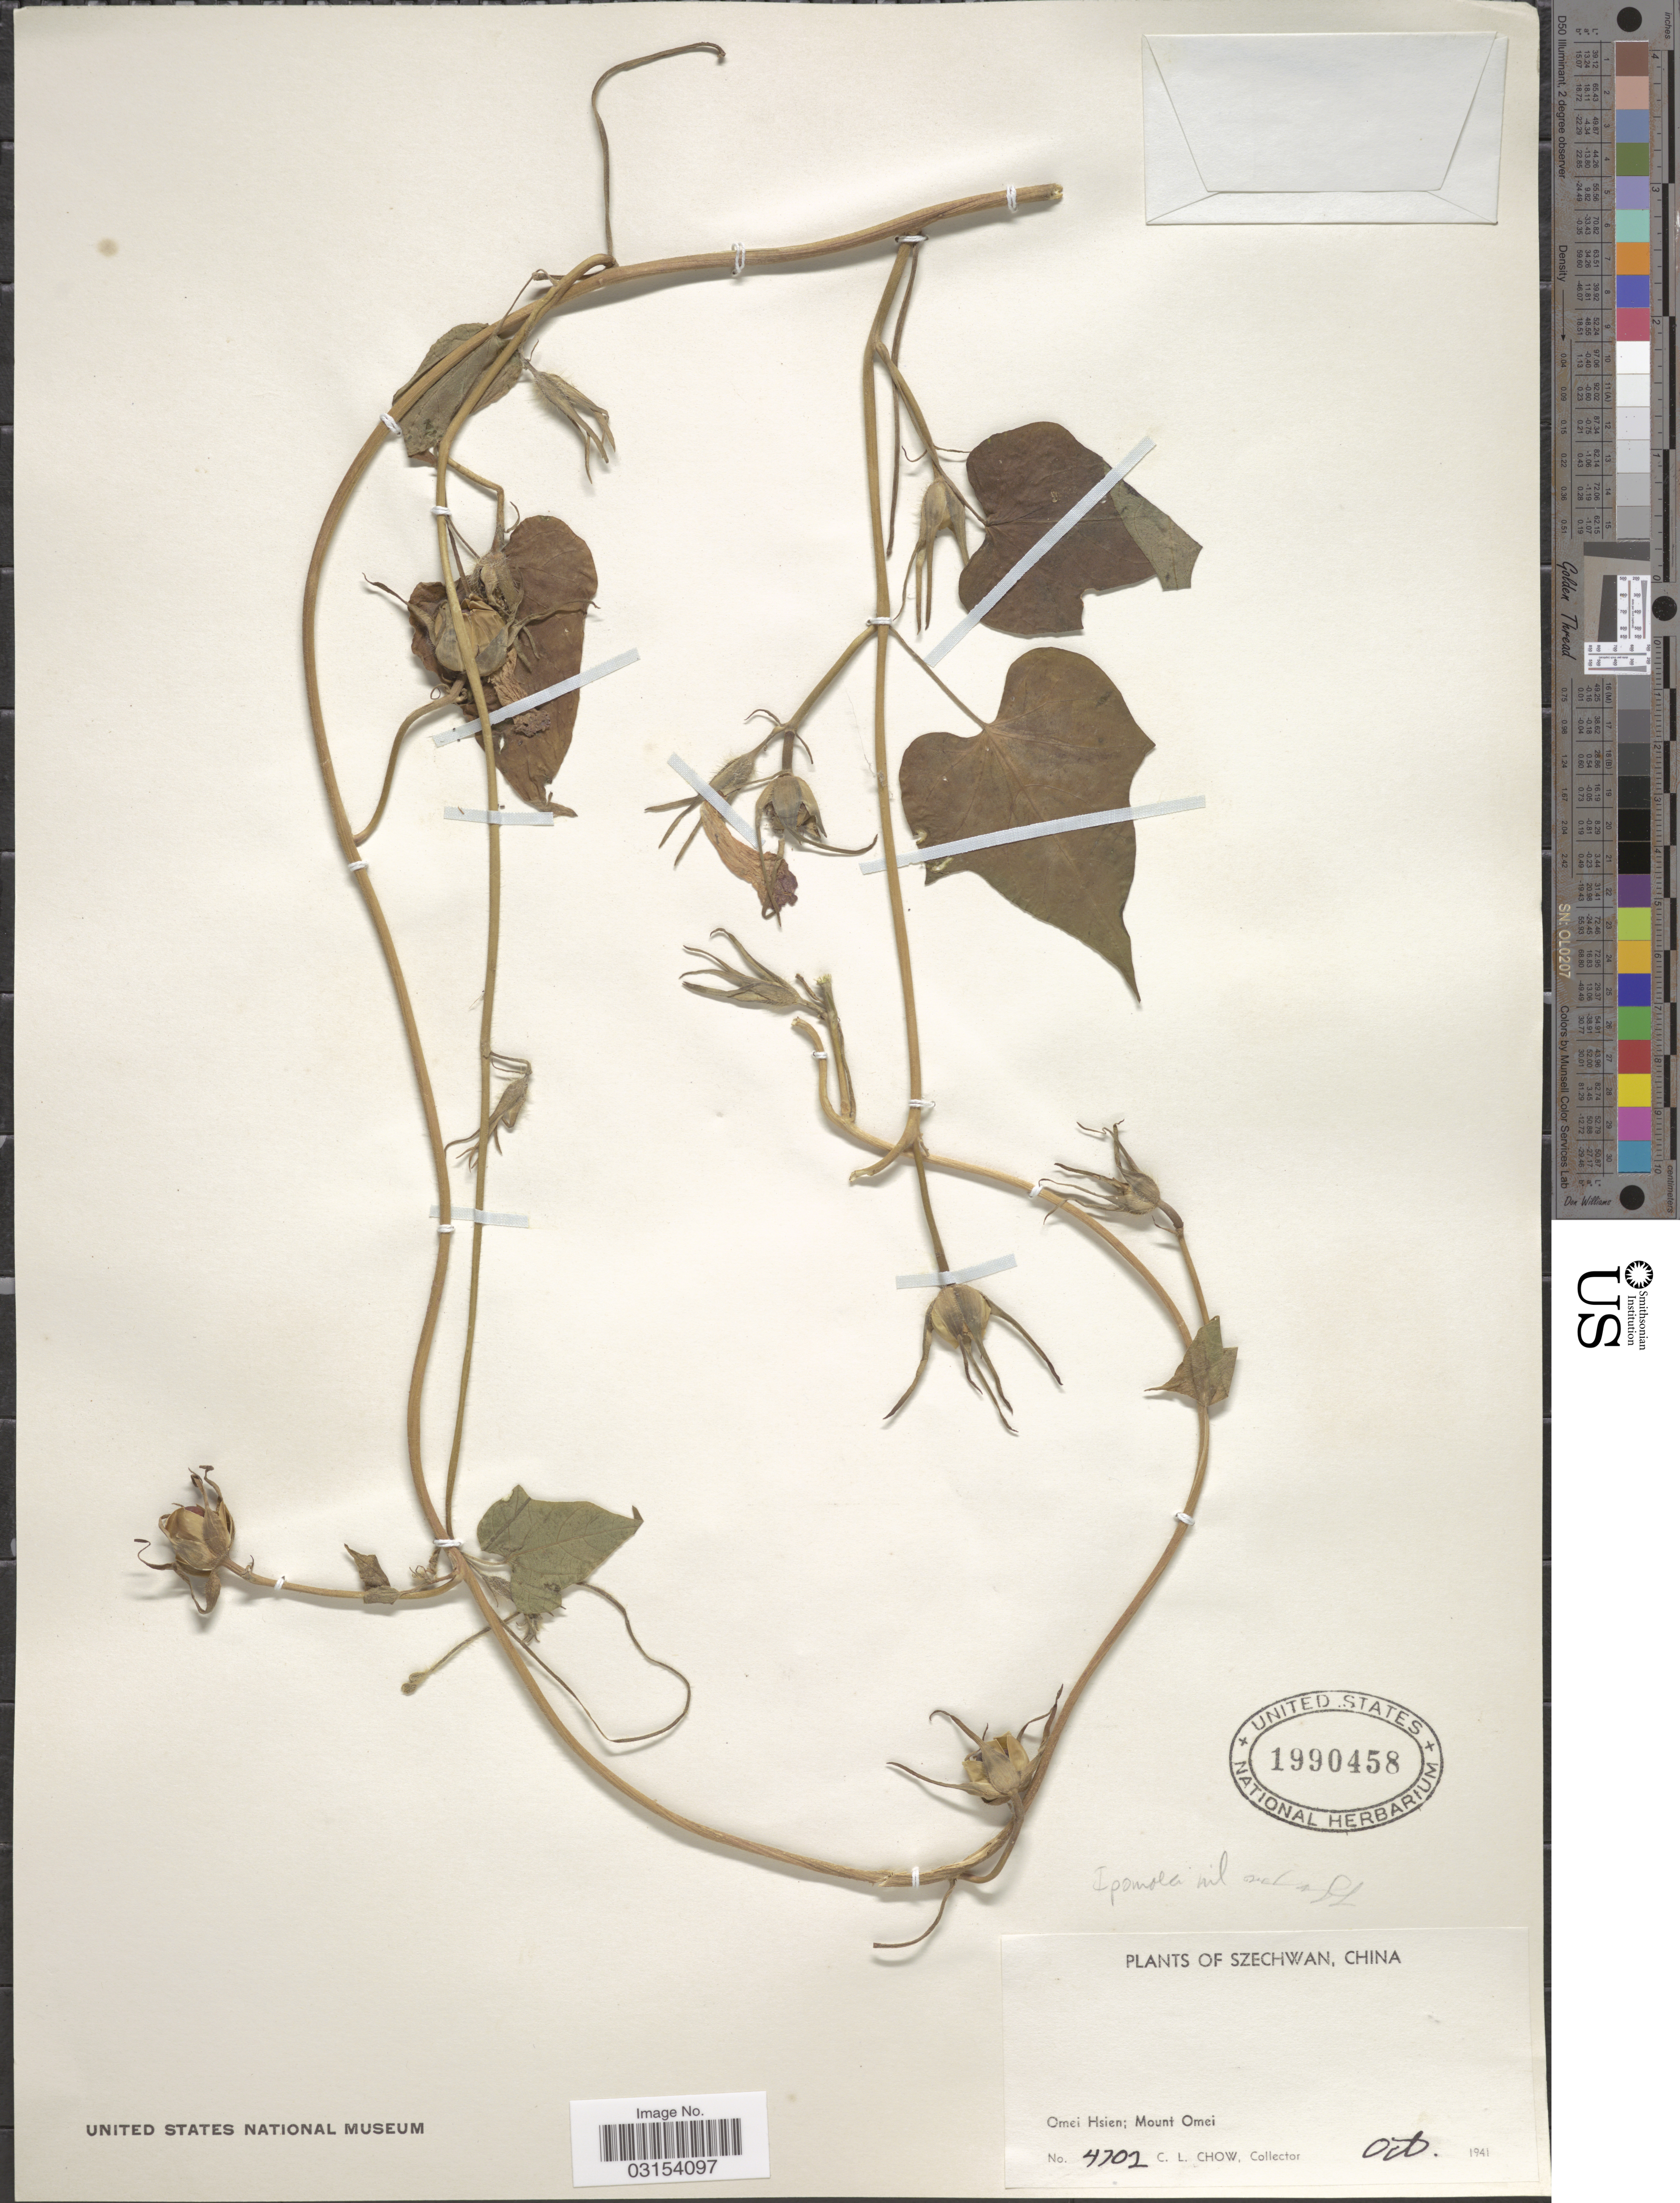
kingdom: Plantae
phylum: Tracheophyta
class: Magnoliopsida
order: Solanales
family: Convolvulaceae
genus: Ipomoea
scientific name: Ipomoea nil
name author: (L.) Roth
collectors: C. Chow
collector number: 4702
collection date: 1941-10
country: China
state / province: Sichuan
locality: Szechwan, China, Omei Hsien; Mount Omei.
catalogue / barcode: US 1990458